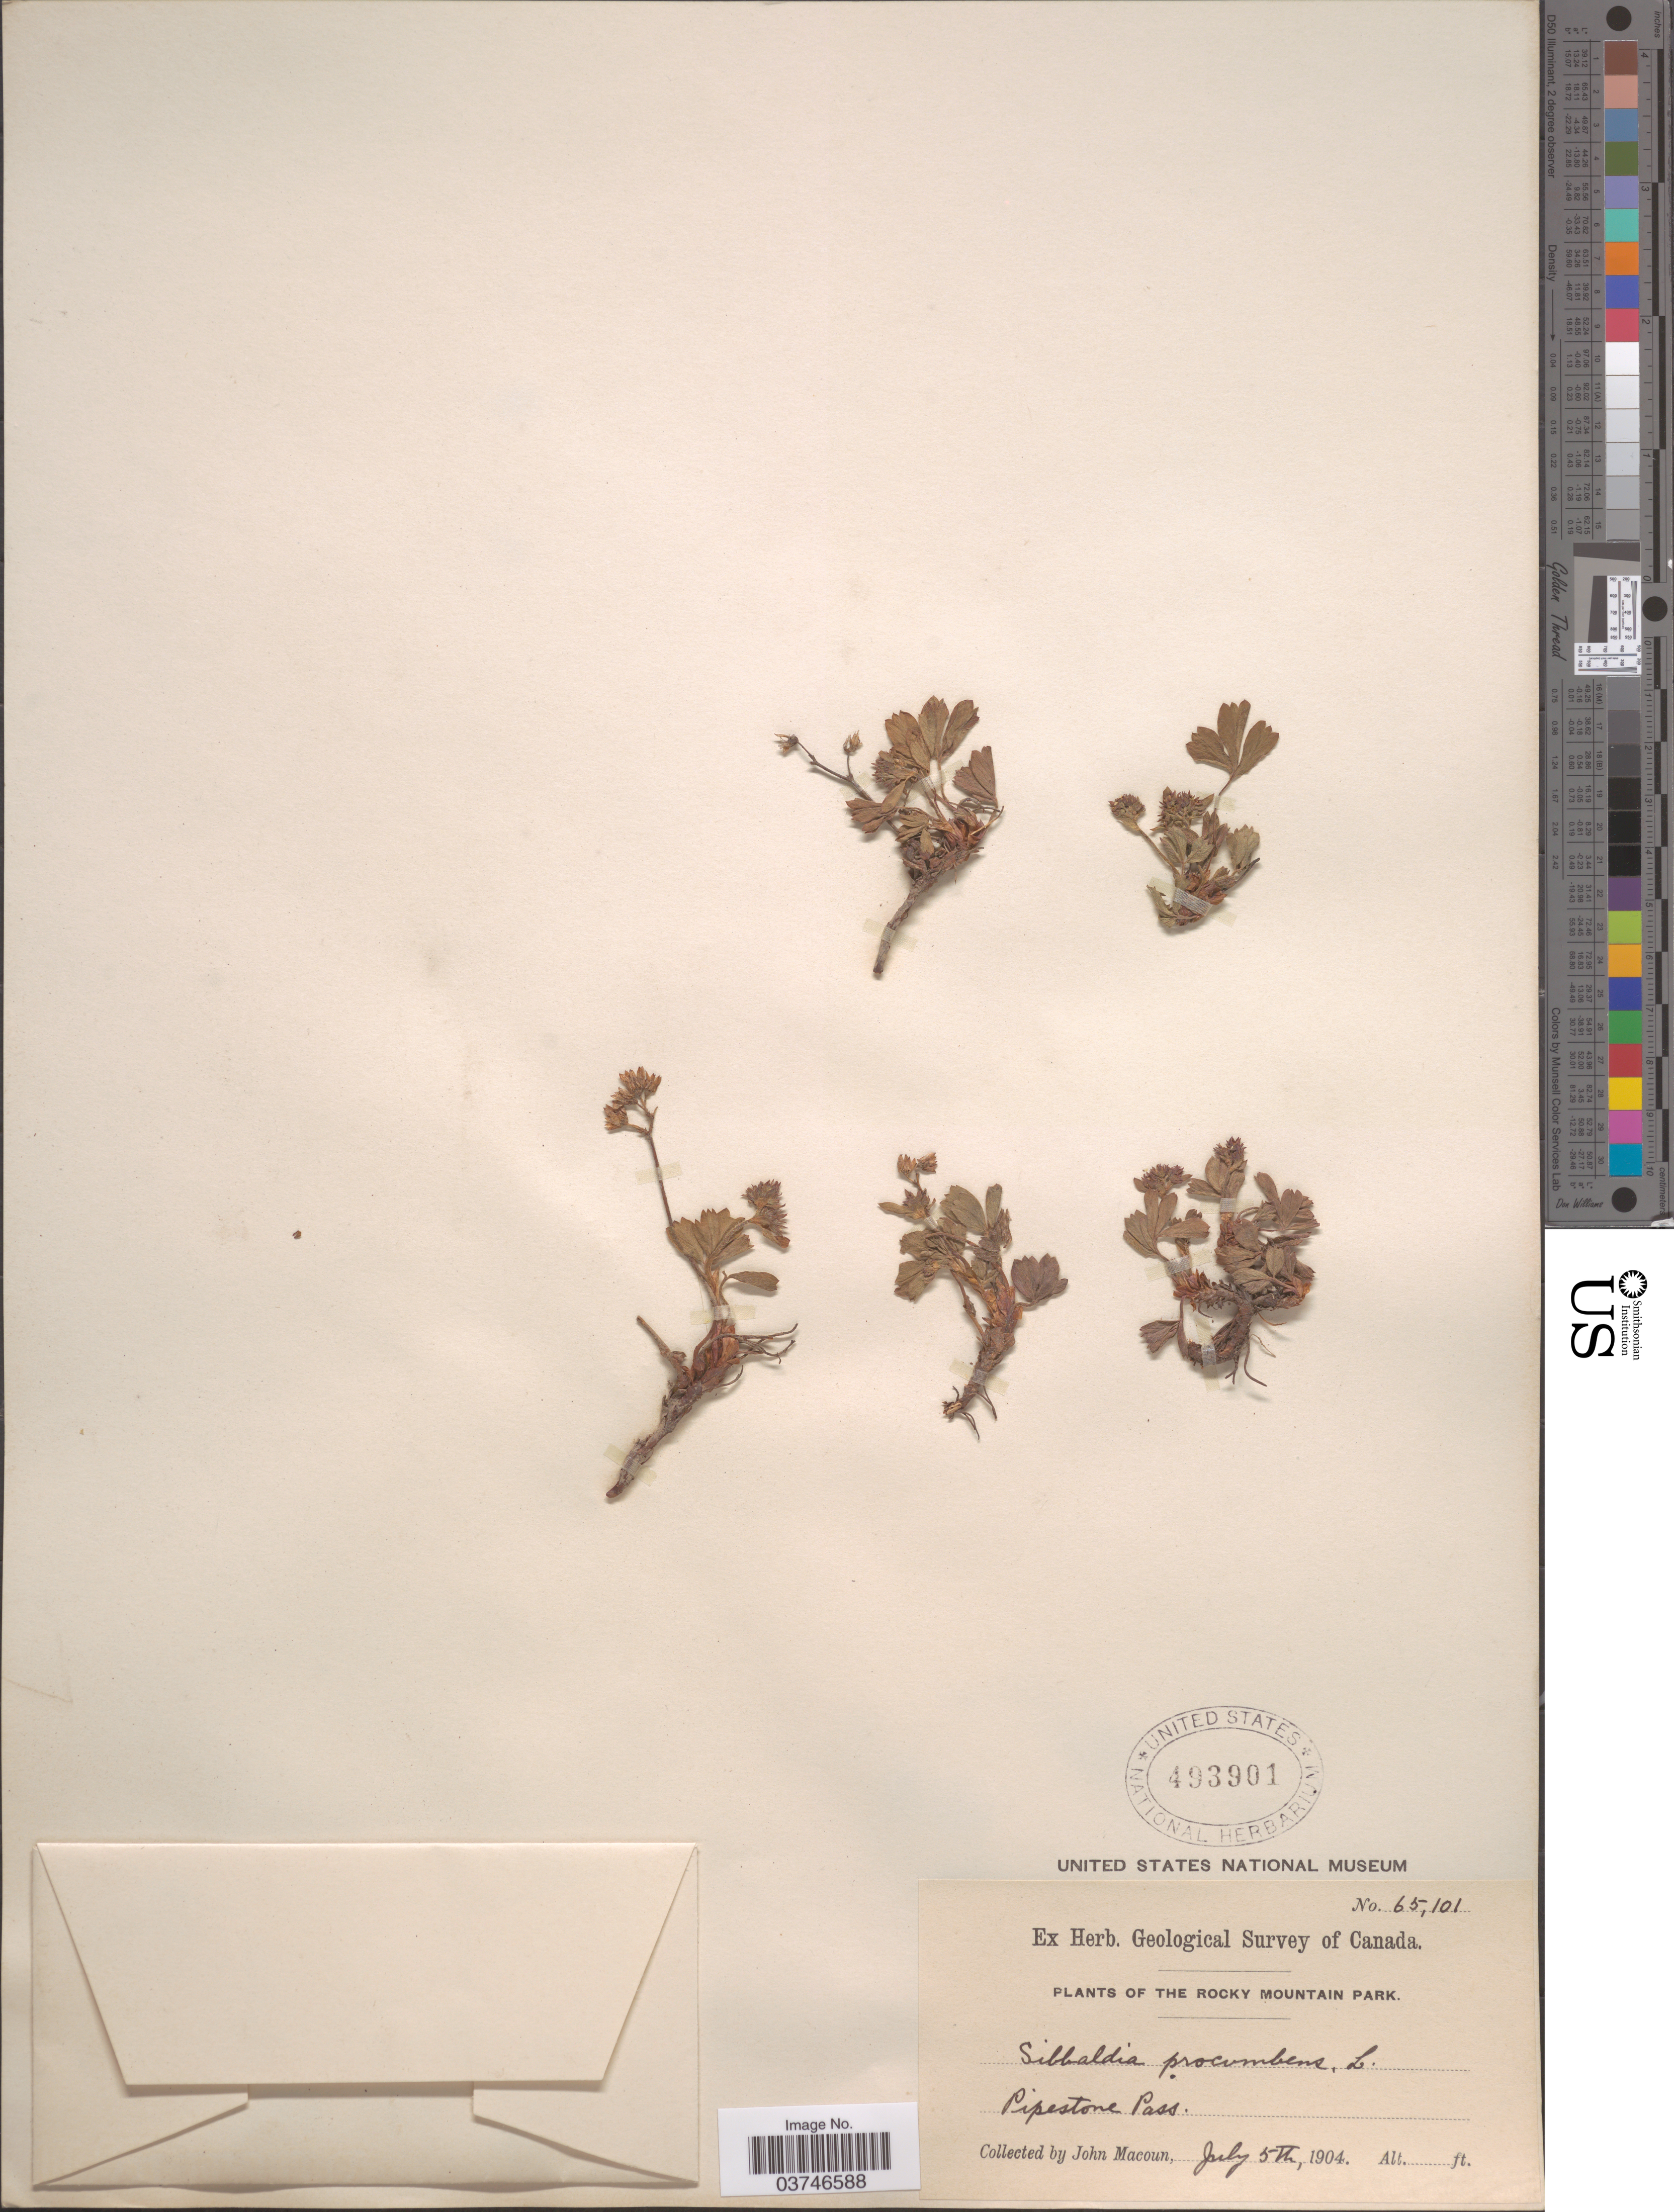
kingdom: Plantae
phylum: Tracheophyta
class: Magnoliopsida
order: Rosales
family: Rosaceae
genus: Sibbaldia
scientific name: Sibbaldia procumbens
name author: L.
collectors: J. Macoun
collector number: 65101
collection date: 1904-07-05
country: Canada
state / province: Alberta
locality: Rocky Mountain Park. Pipestone Pass.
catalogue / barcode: US 493901